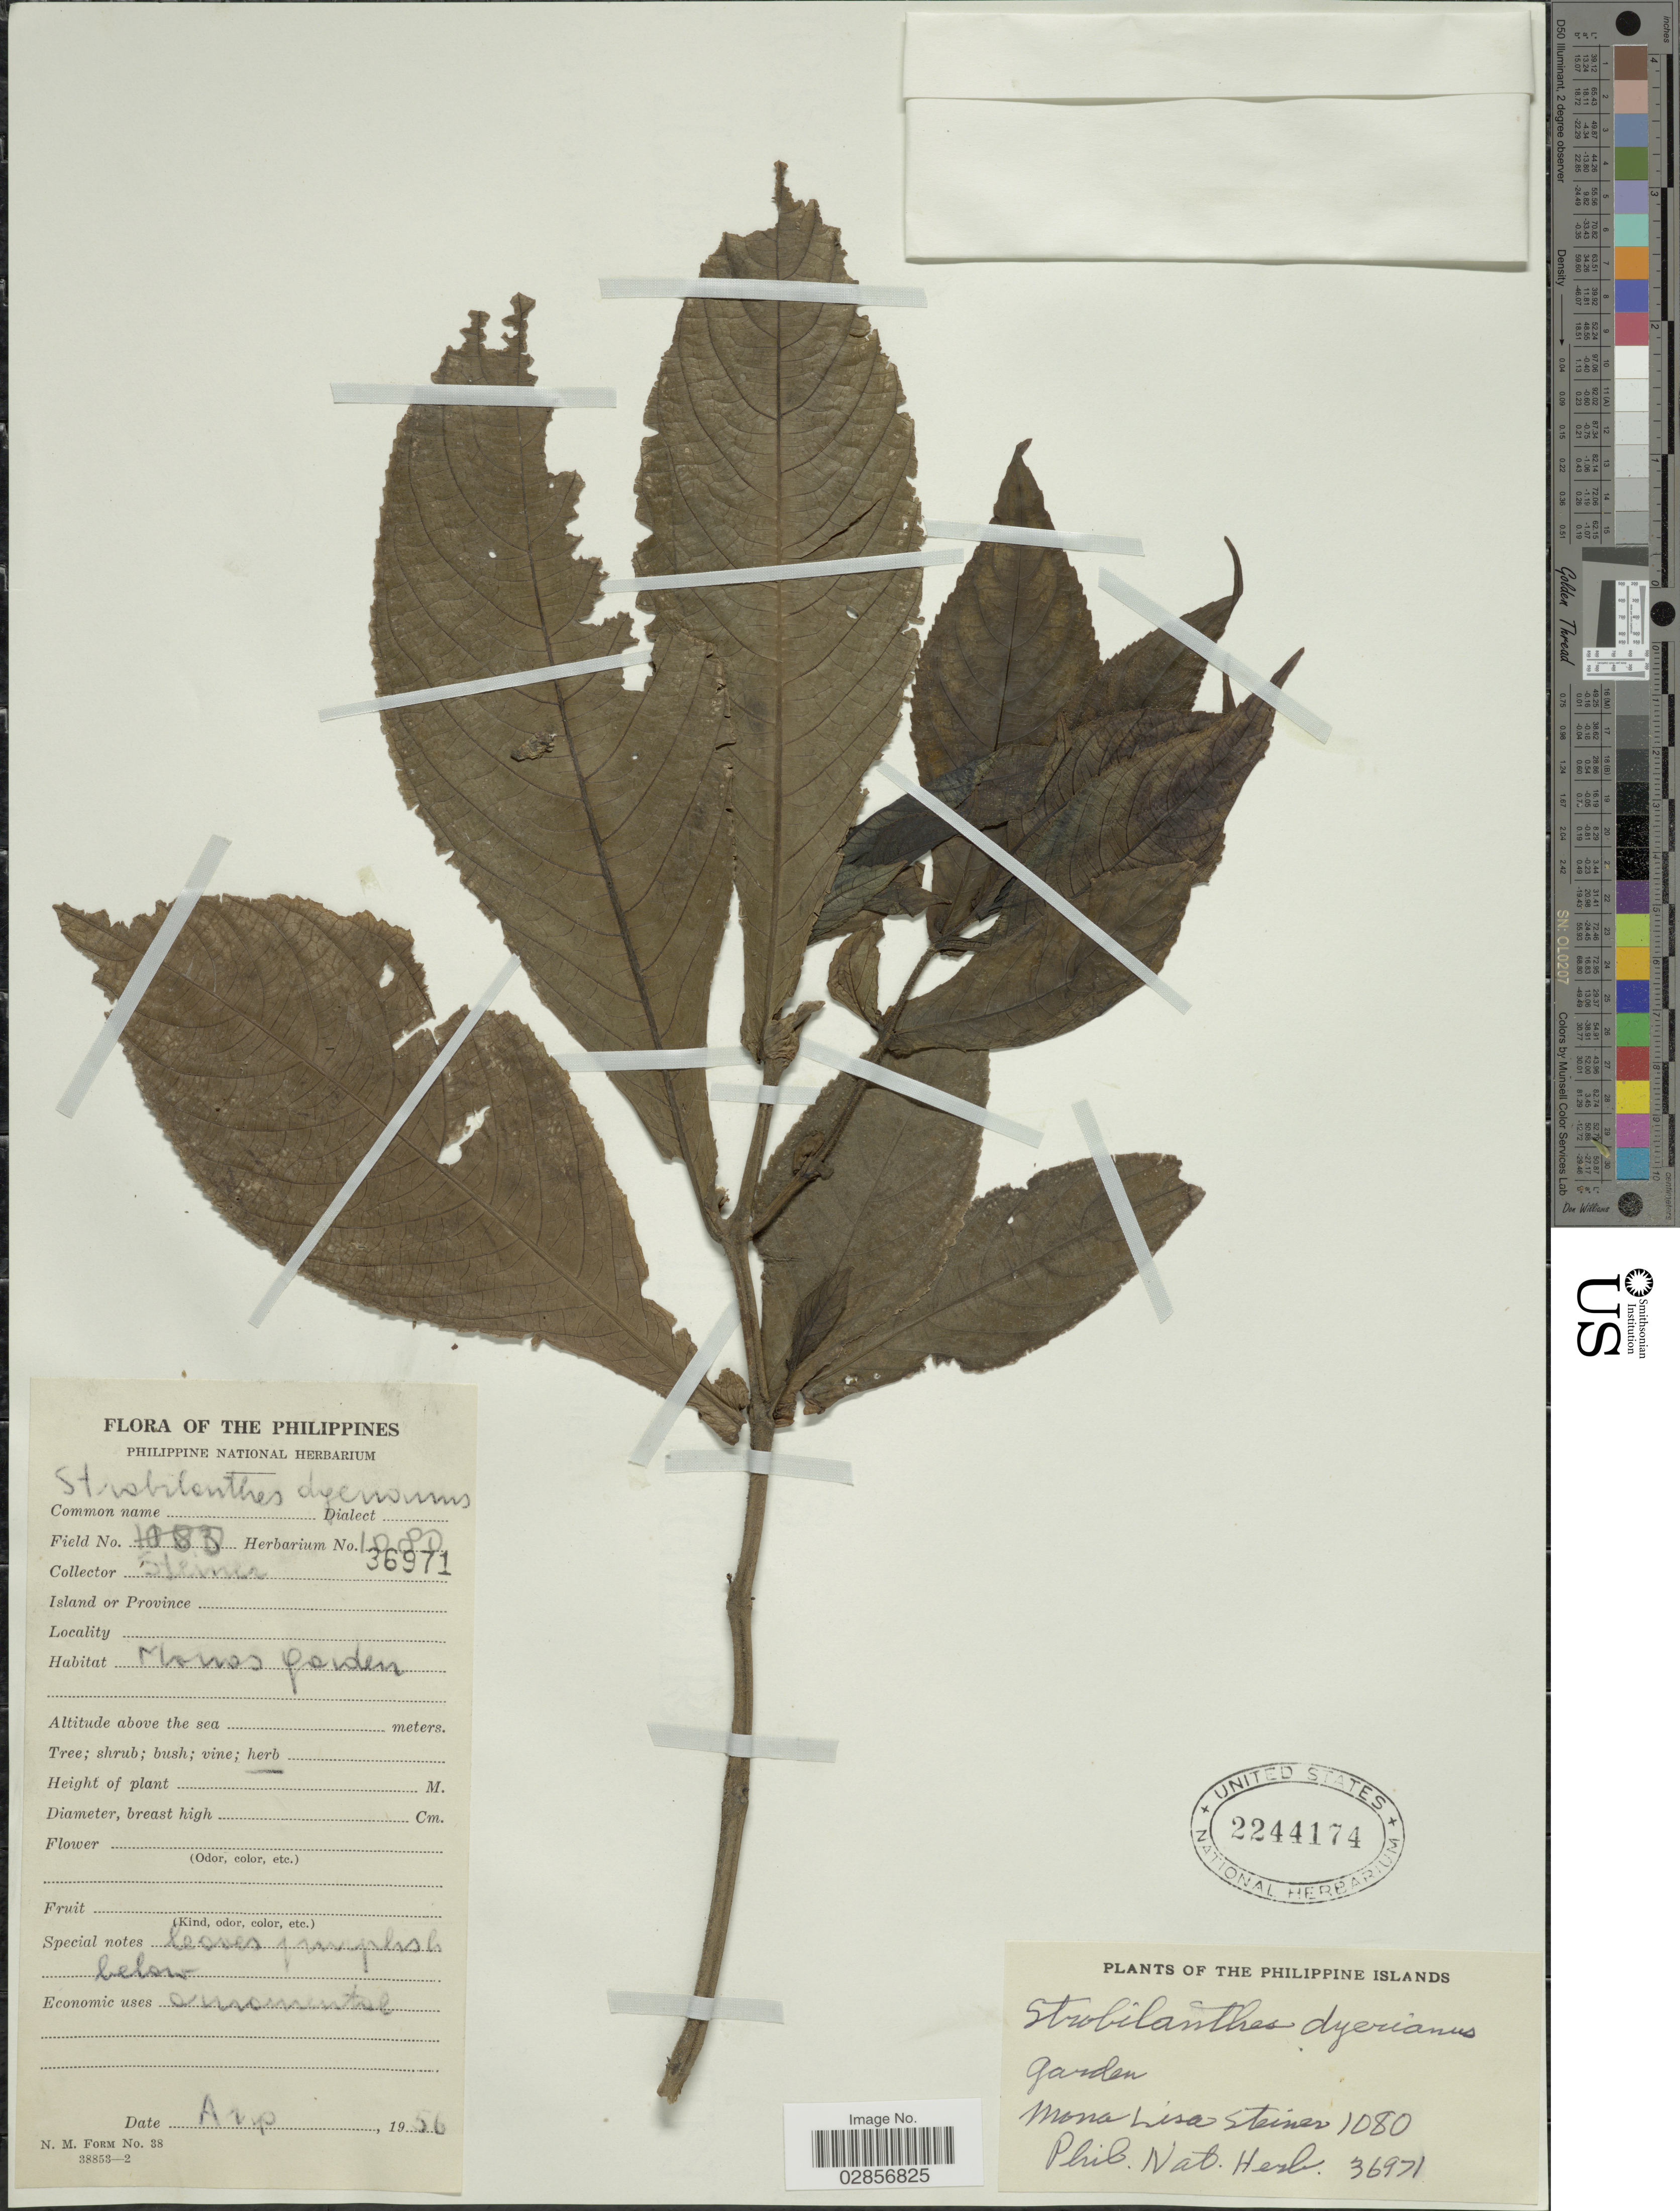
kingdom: Plantae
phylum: Tracheophyta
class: Magnoliopsida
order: Lamiales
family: Acanthaceae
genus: Strobilanthes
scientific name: Strobilanthes dyeriana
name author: Mast.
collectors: M. Steiner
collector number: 1080/36971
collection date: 1956-08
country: Philippines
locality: Mona's garden.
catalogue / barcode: US 2244174